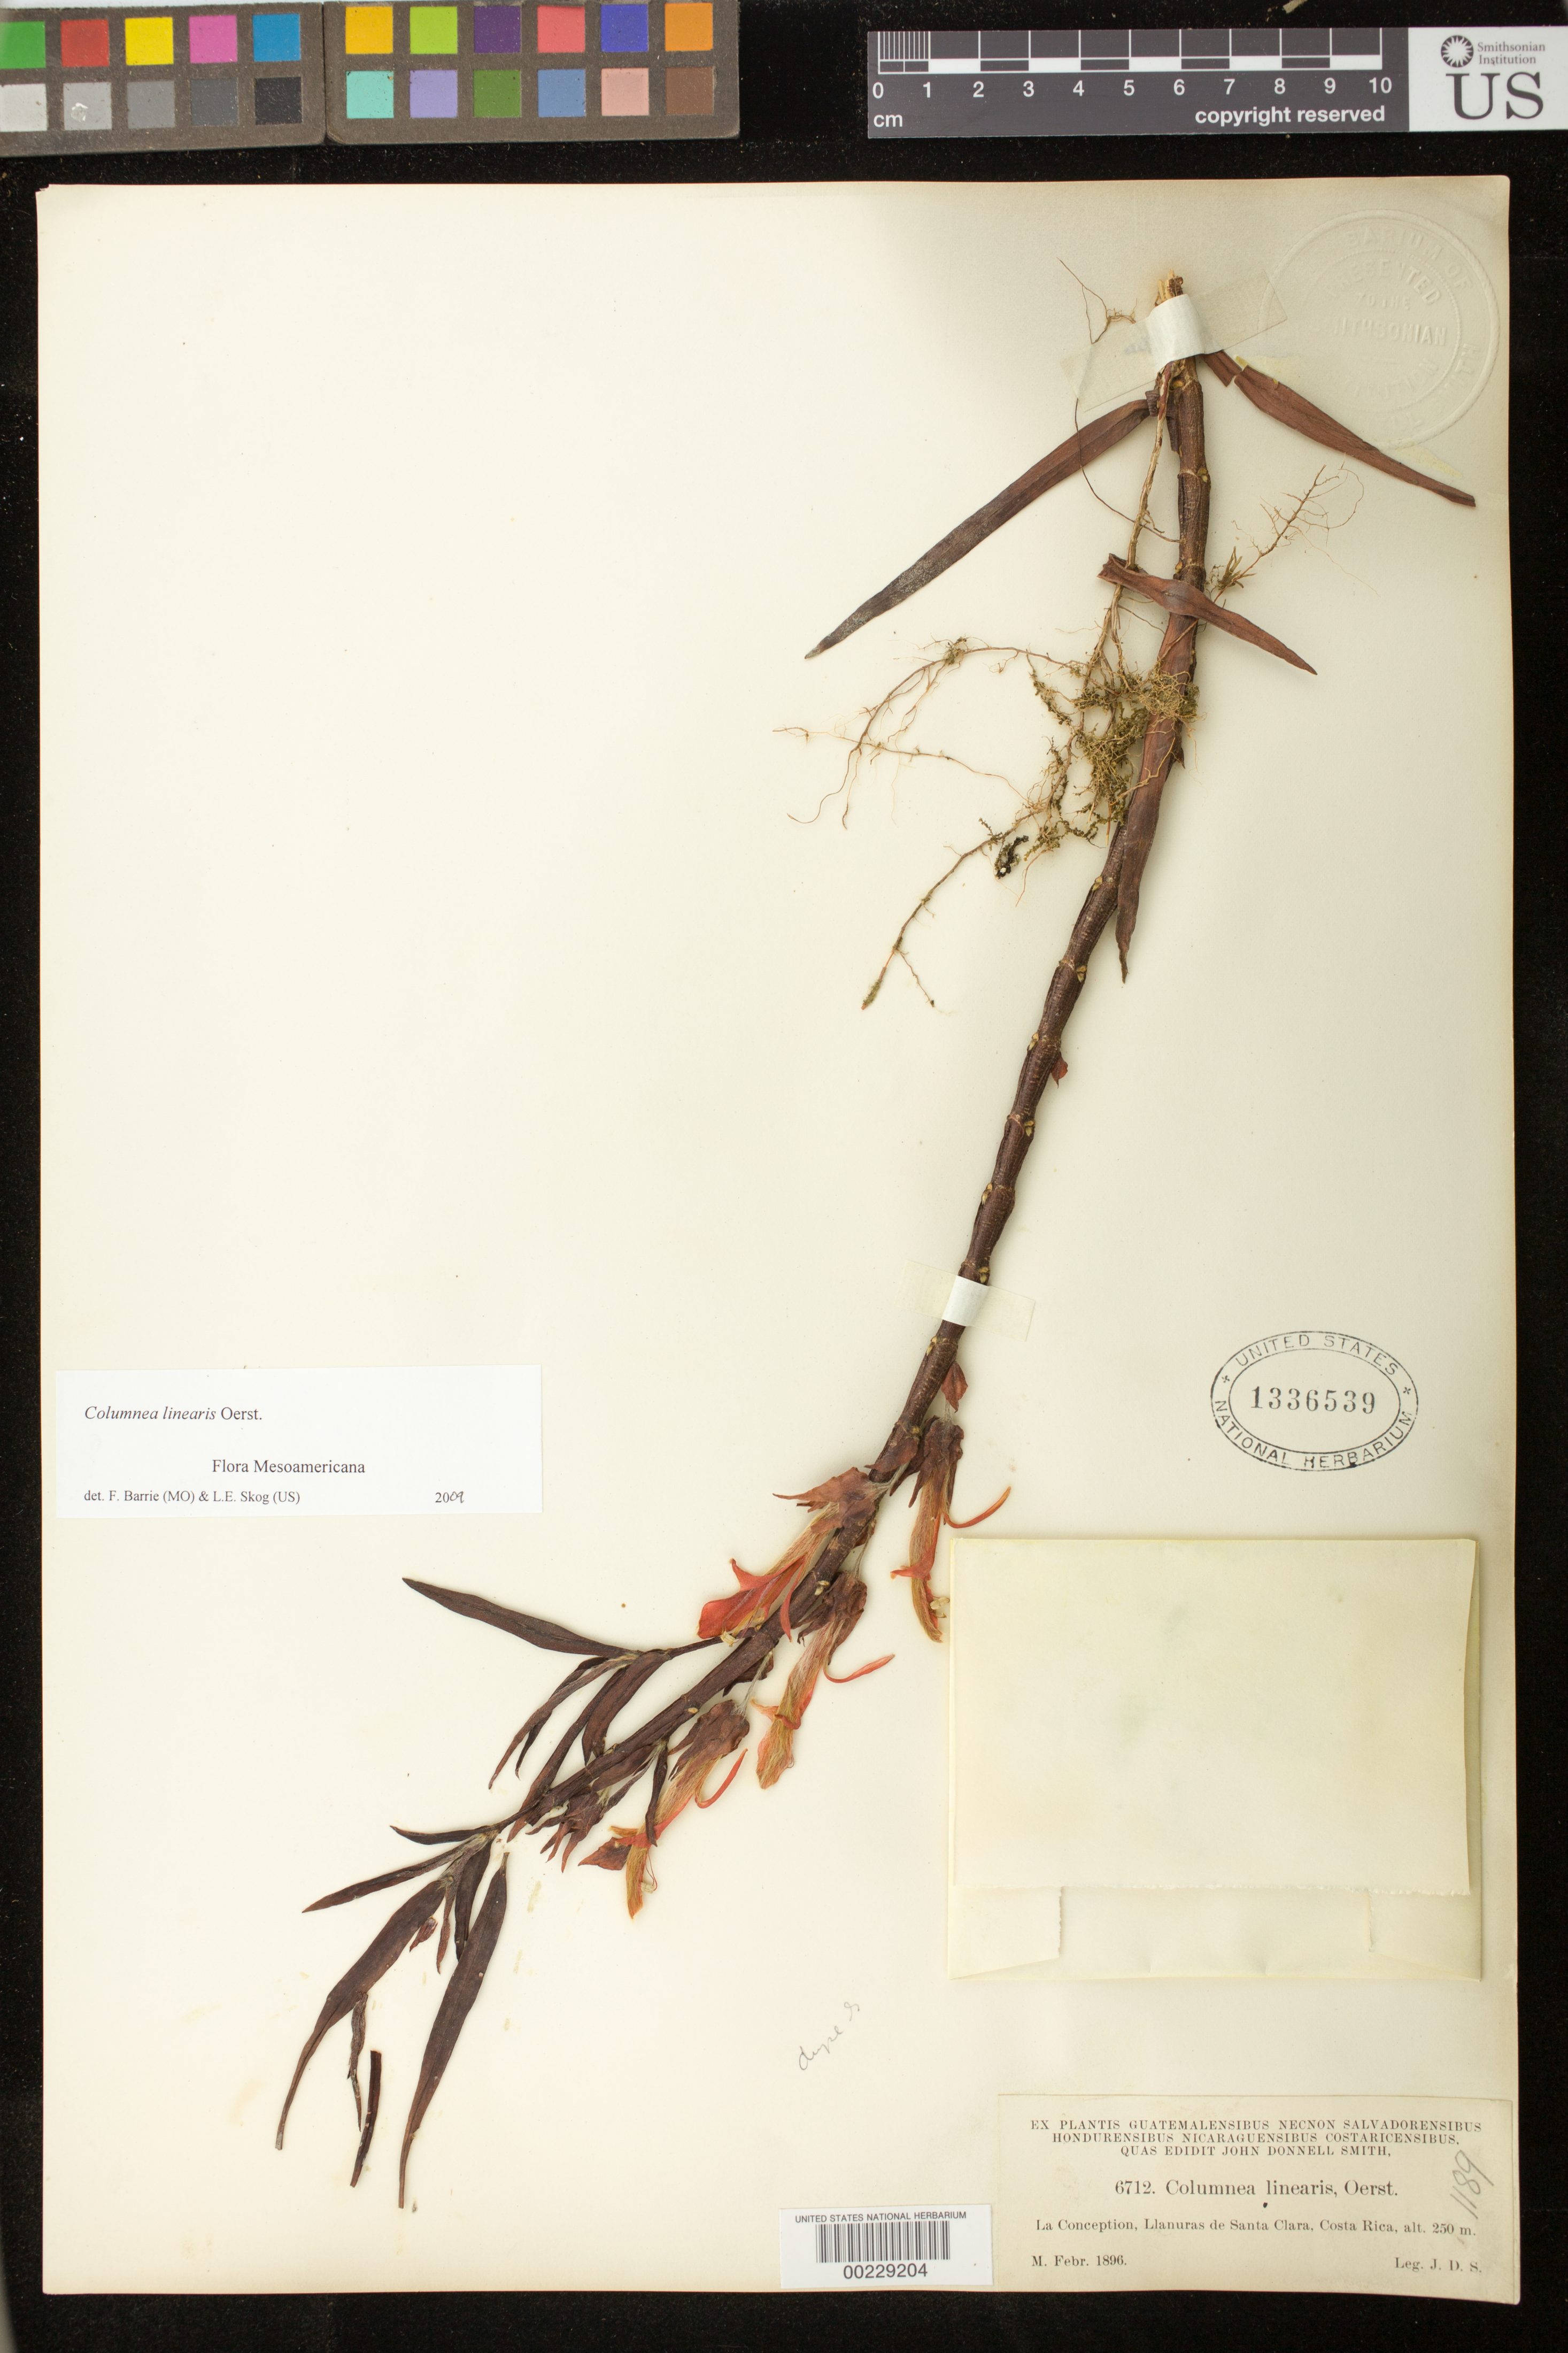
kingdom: Plantae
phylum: Tracheophyta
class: Magnoliopsida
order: Lamiales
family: Gesneriaceae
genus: Columnea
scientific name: Columnea linearis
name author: Oerst.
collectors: J. Donnell Smith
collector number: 6712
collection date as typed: Feb 1896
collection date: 1896-02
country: Costa Rica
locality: La Conception, Llanuras de Santa Clara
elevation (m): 250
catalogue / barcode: US 1336539